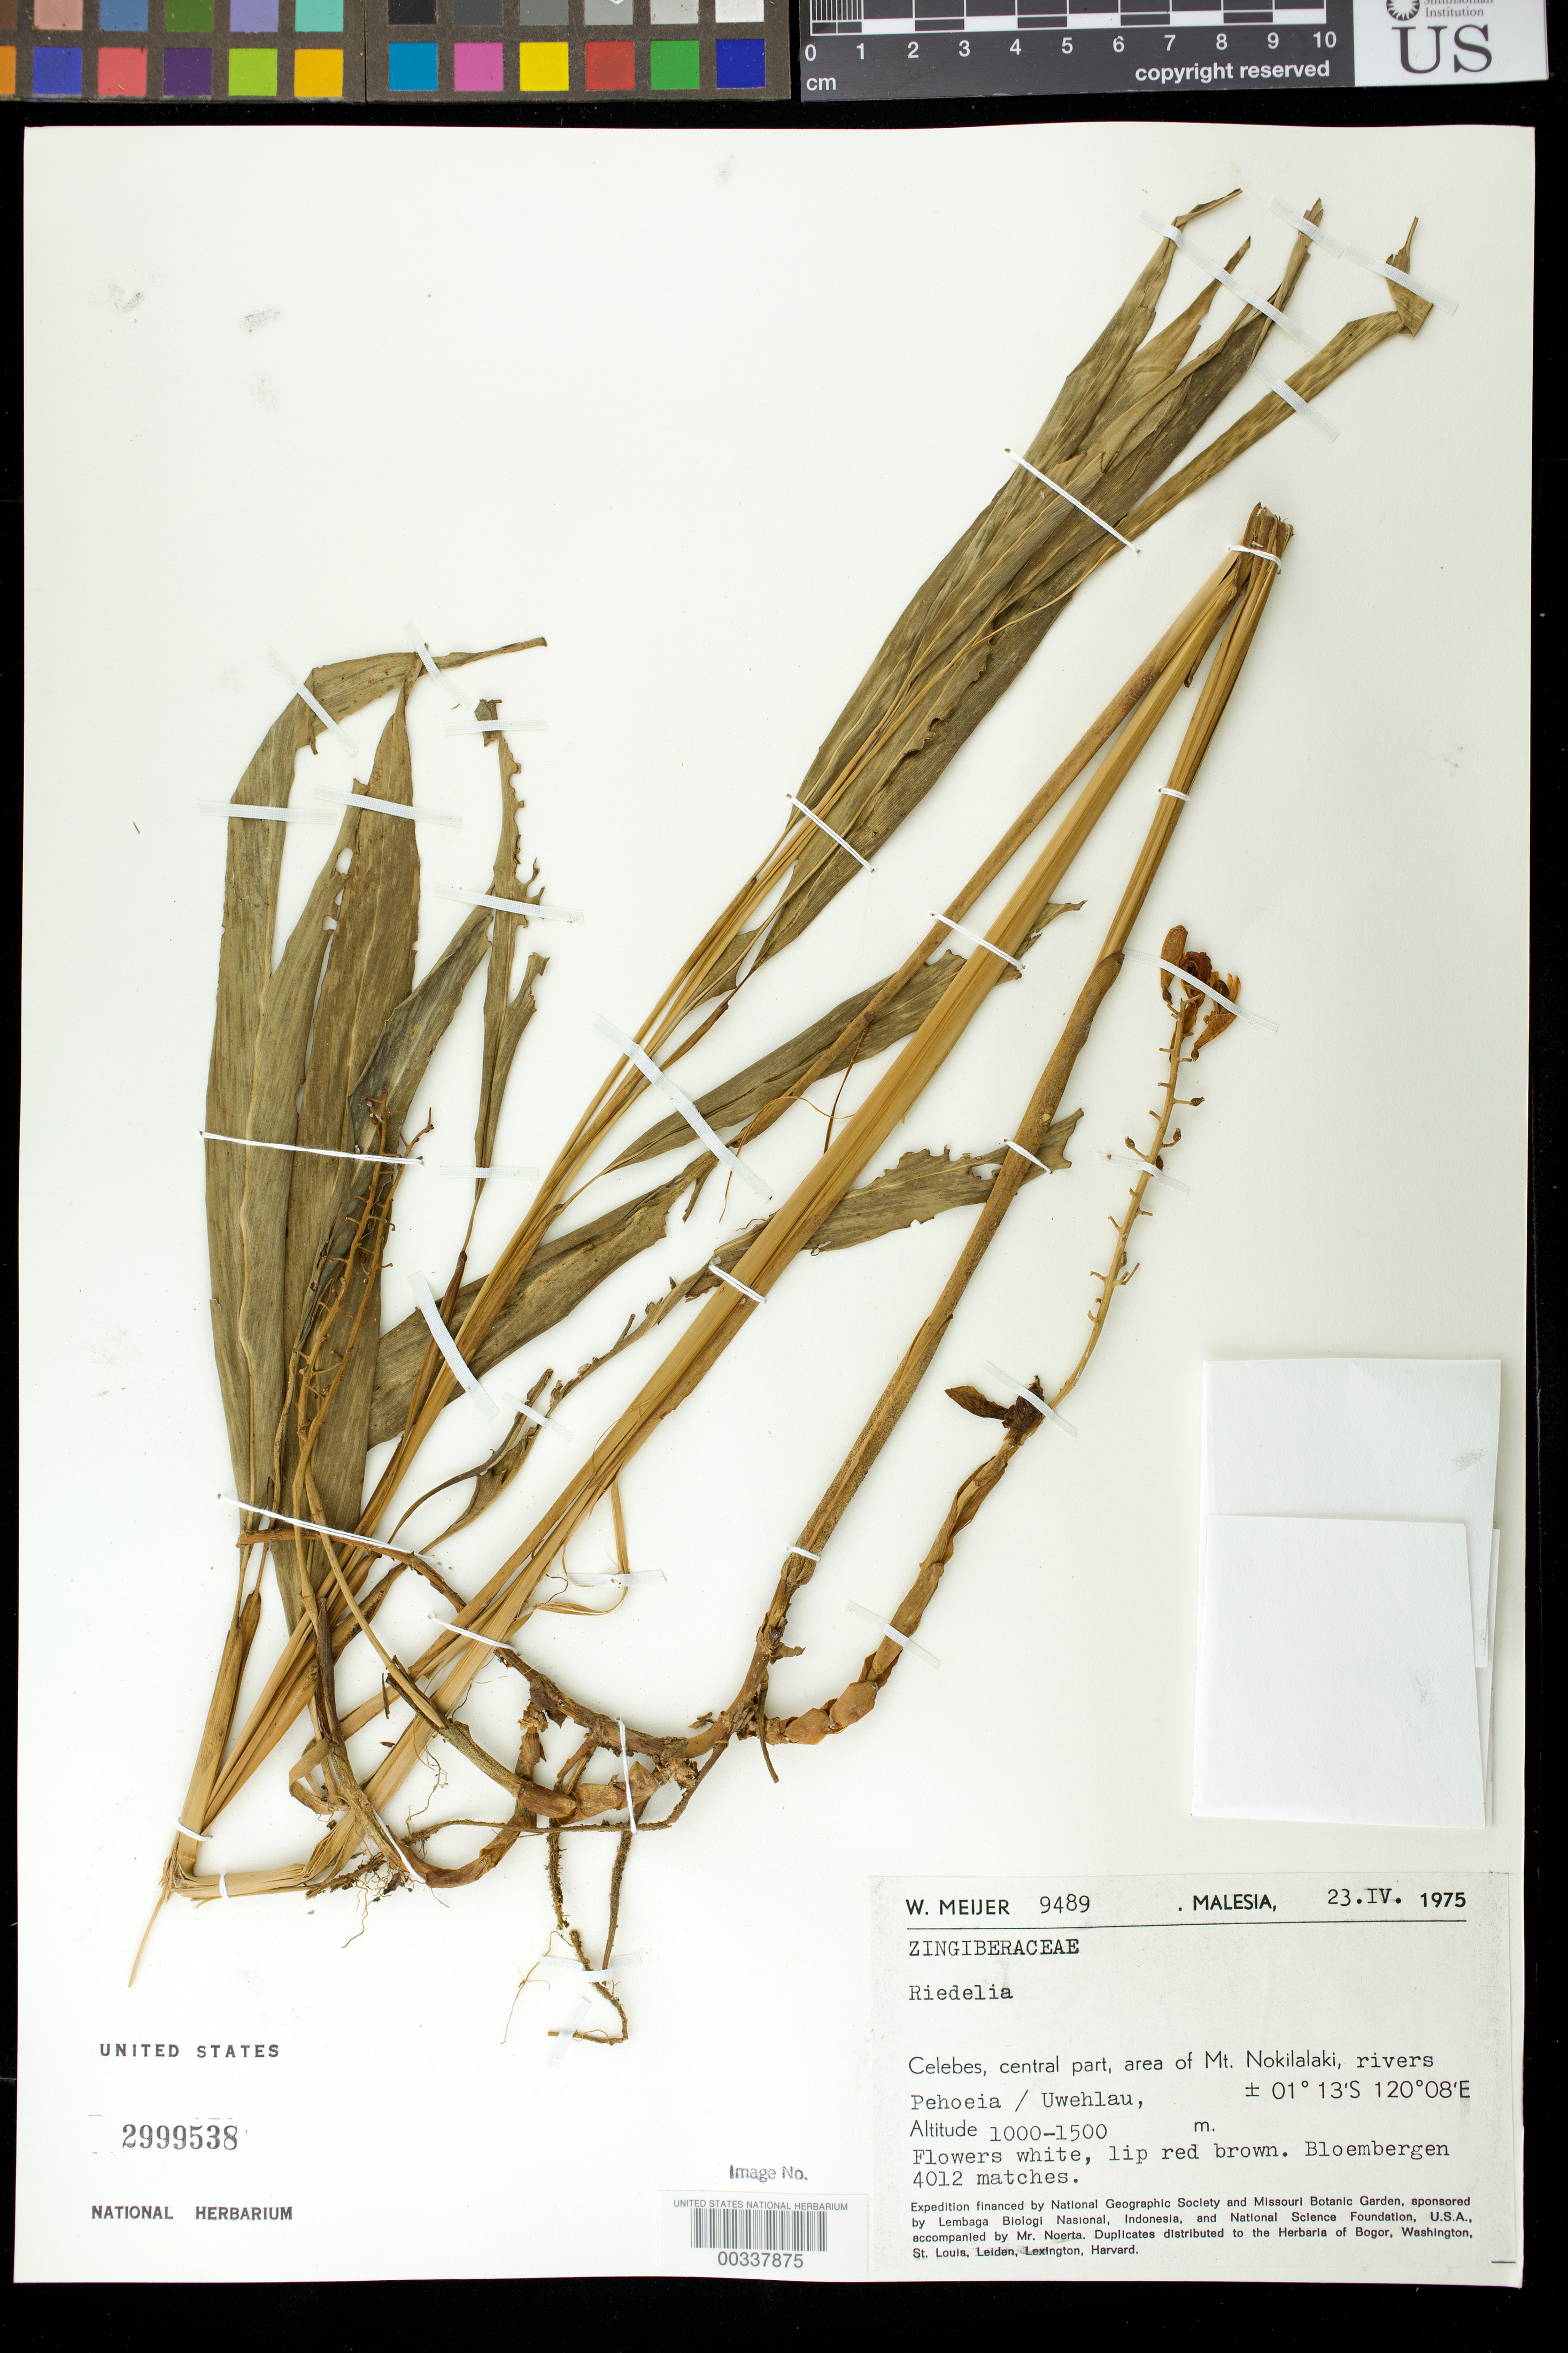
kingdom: Plantae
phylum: Tracheophyta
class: Liliopsida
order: Zingiberales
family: Zingiberaceae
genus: Riedelia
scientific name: Riedelia sp.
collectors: W. Meijer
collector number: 9489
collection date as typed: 23 Apr 1975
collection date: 1975-04-23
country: Indonesia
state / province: Sulawesi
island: Sulawesi [Celebes]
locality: Malesia, celebes, central part, area of mt. nokilalaki, rivers pehoeia / uwehlau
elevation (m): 1000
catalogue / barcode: US 2999538